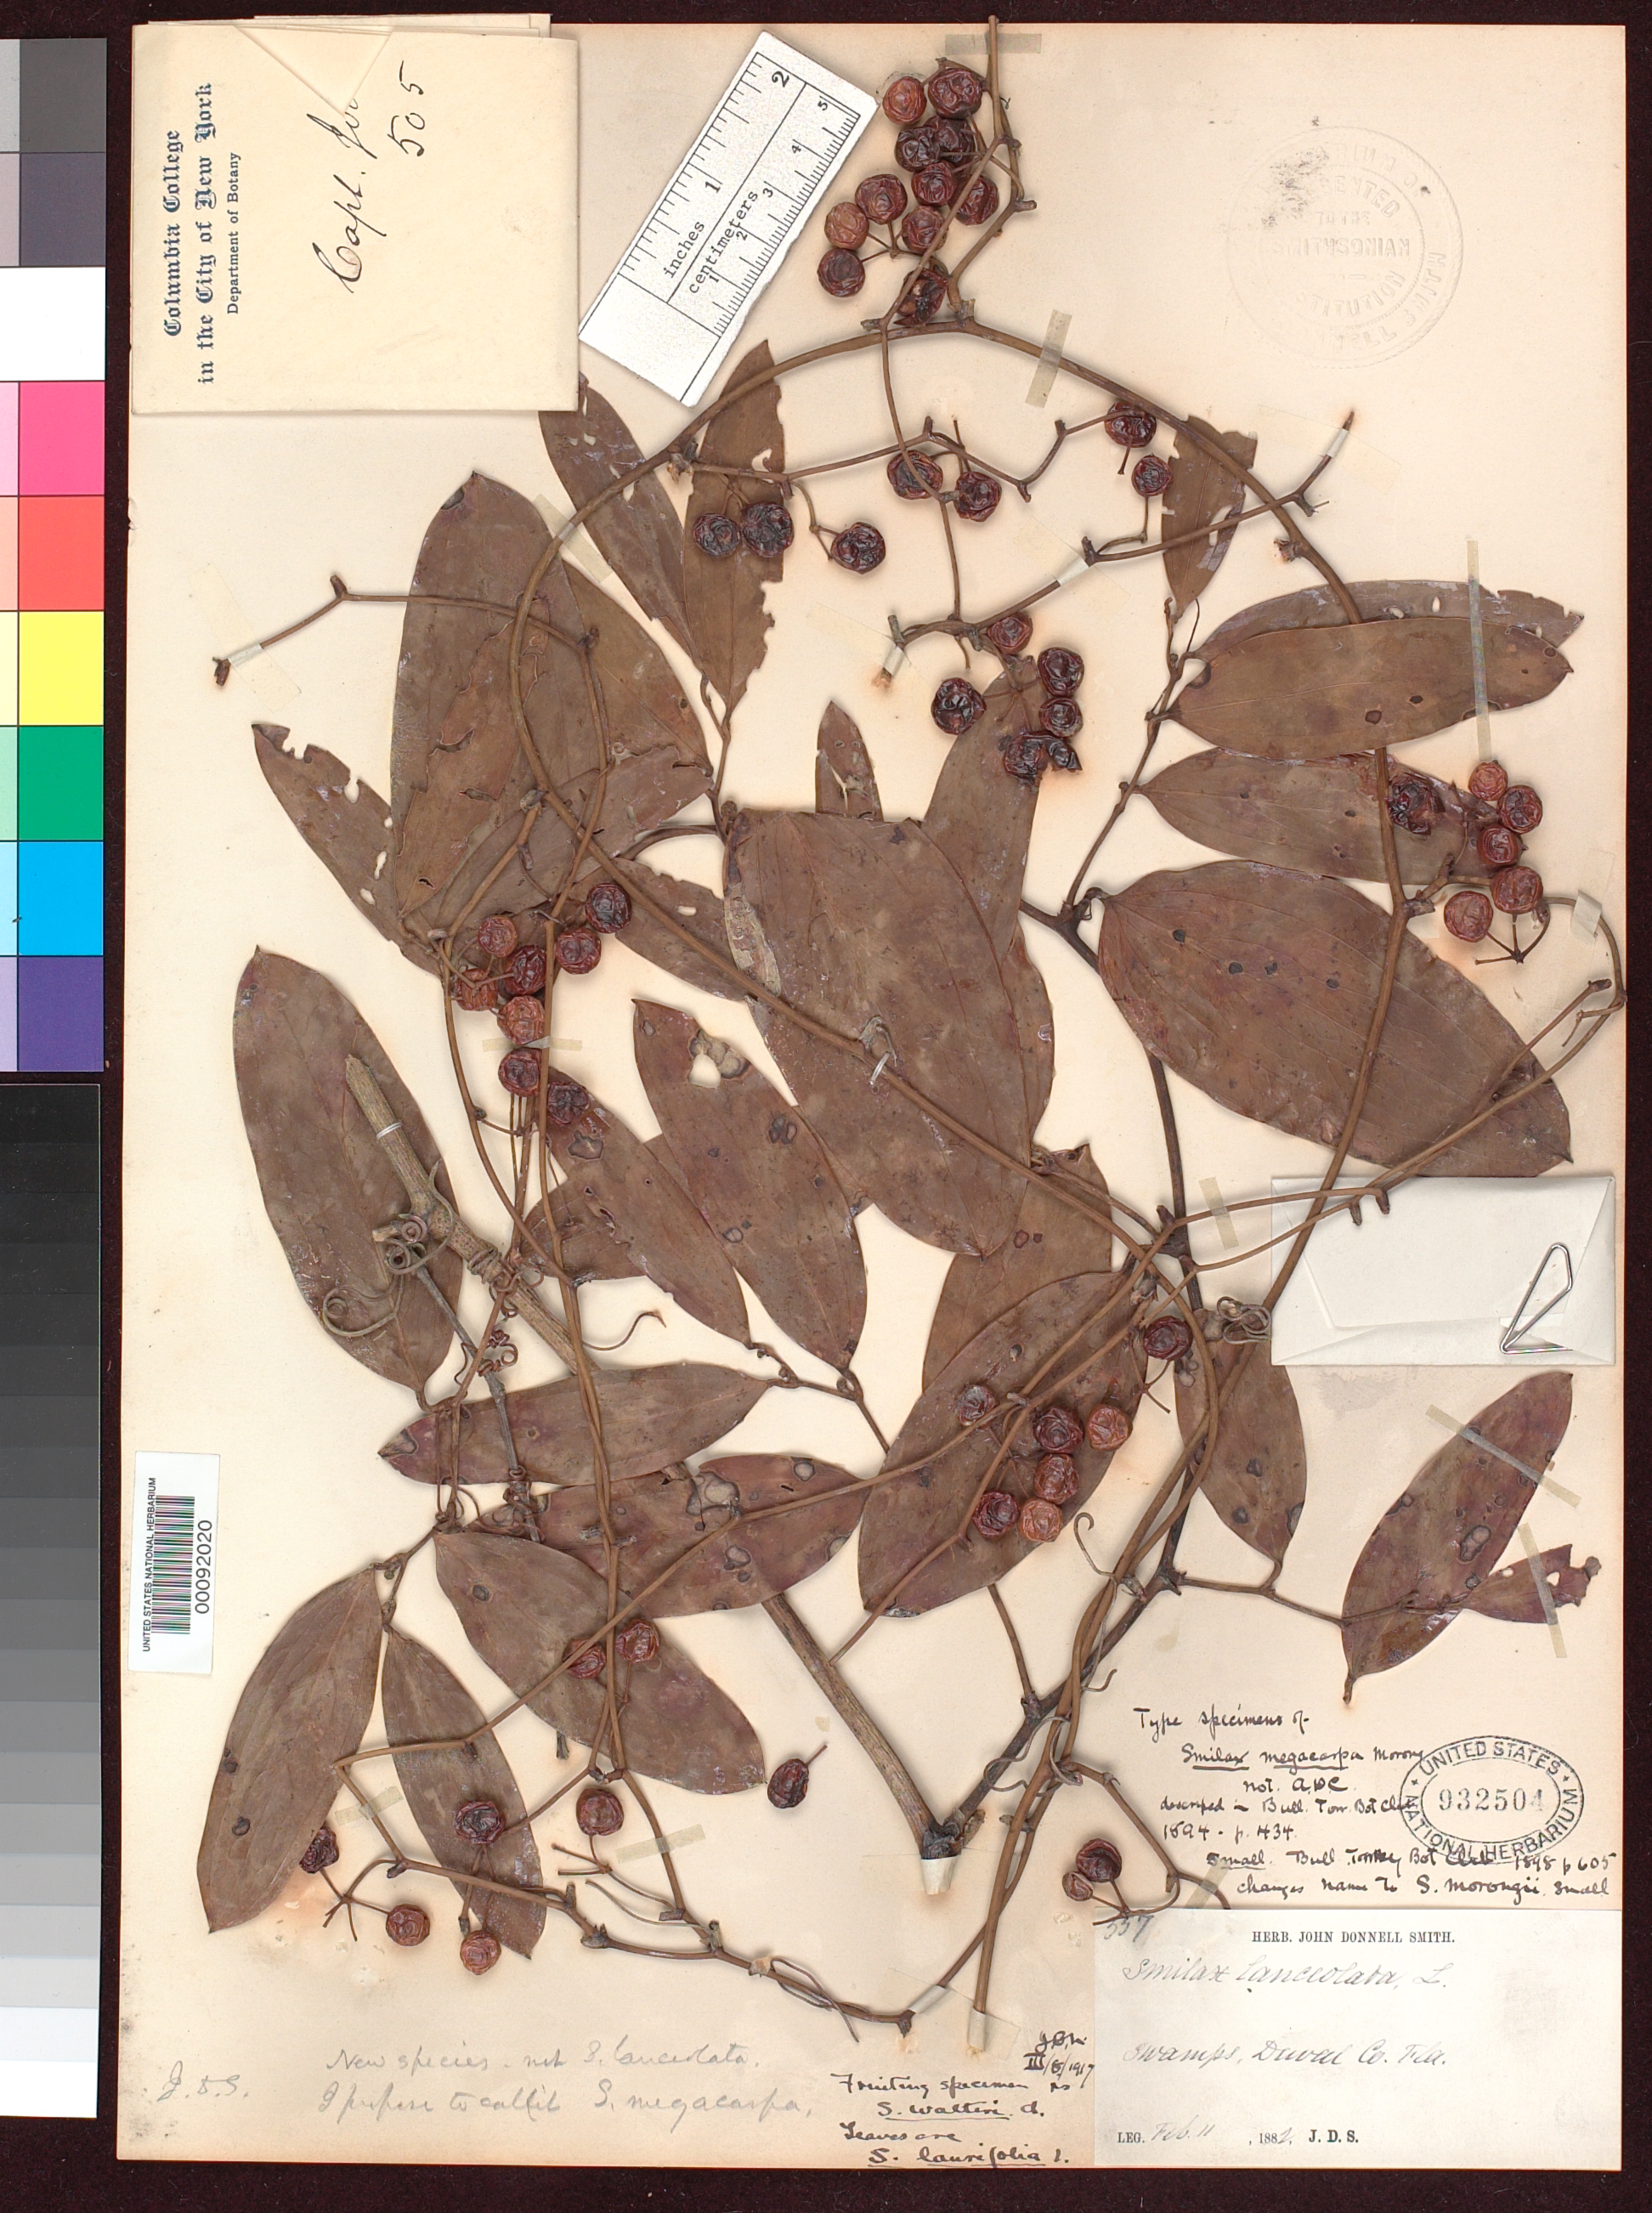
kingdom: Plantae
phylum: Tracheophyta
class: Liliopsida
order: Liliales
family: Smilacaceae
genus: Smilax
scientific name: Smilax megacarpa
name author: Morong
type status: Isotype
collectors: J. Donnell Smith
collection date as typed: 11 Feb 1882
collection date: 1882-02-11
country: United States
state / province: Florida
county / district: Duval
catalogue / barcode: US 932504